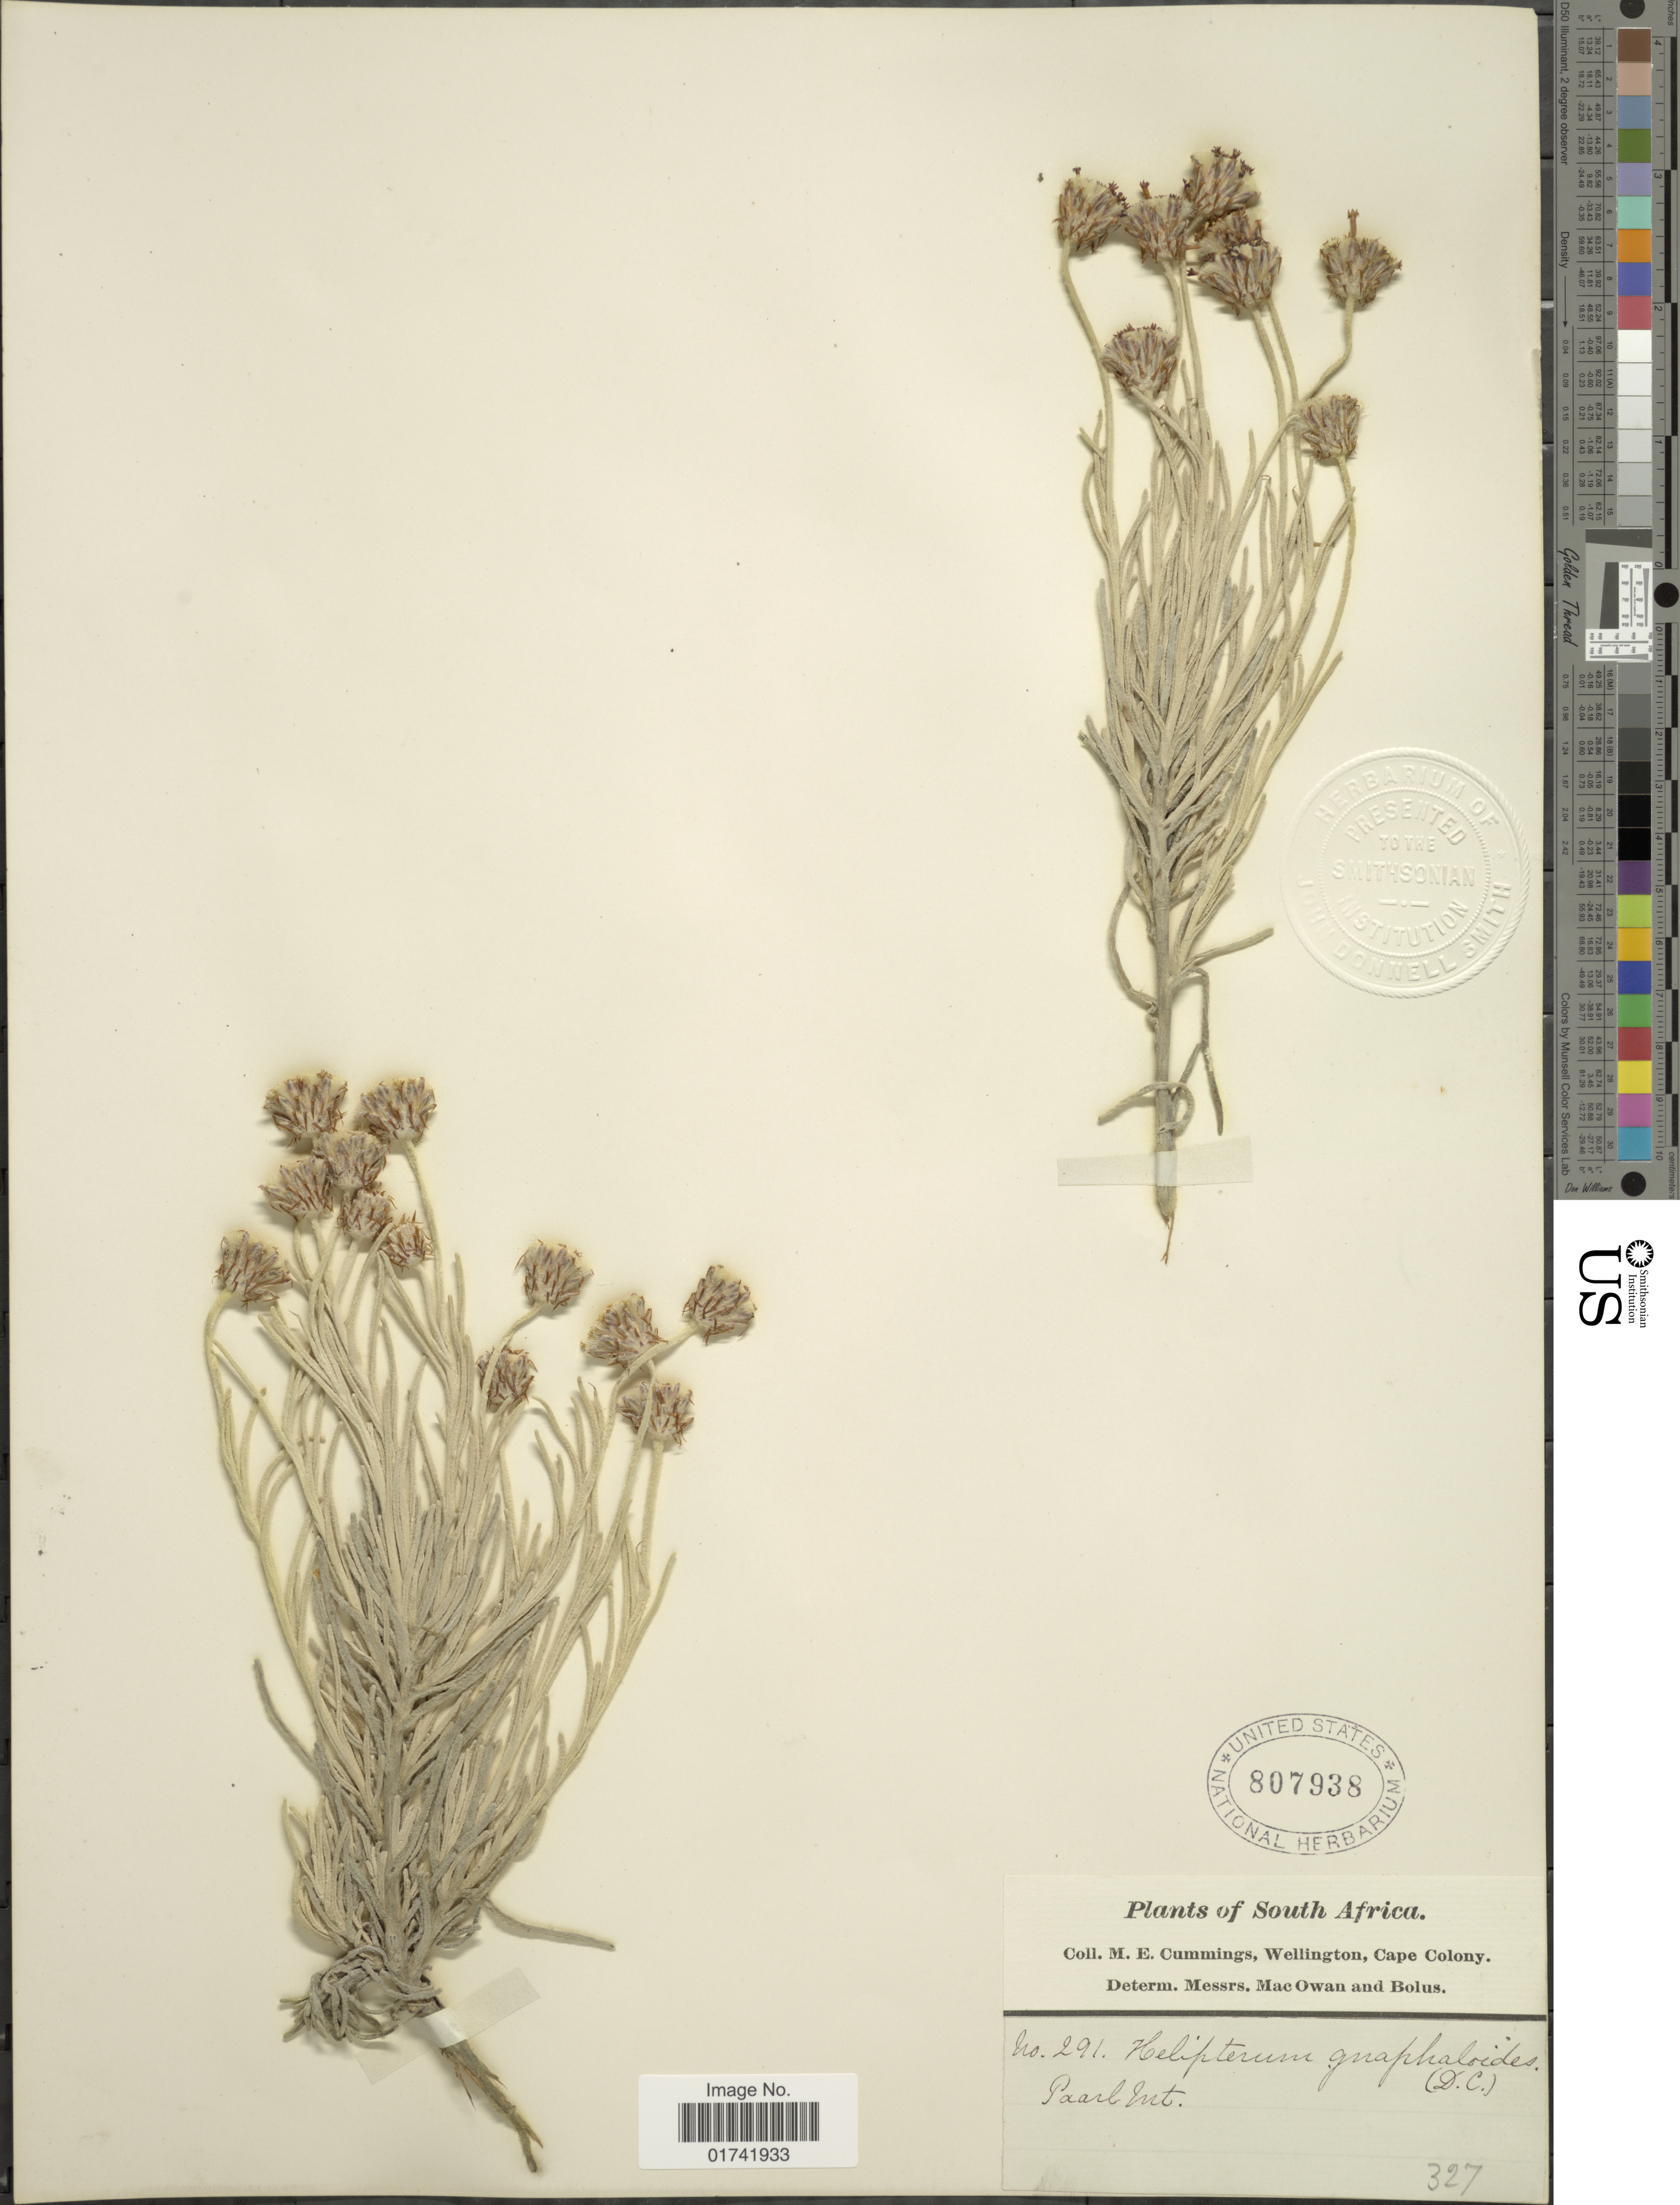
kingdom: Plantae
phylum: Tracheophyta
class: Magnoliopsida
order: Asterales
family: Asteraceae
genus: Helipterum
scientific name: Helipterum gnaphaloides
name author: (L.) DC.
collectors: M. E. Cummings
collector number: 291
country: South Africa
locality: Paarl Int.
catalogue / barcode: US 807933